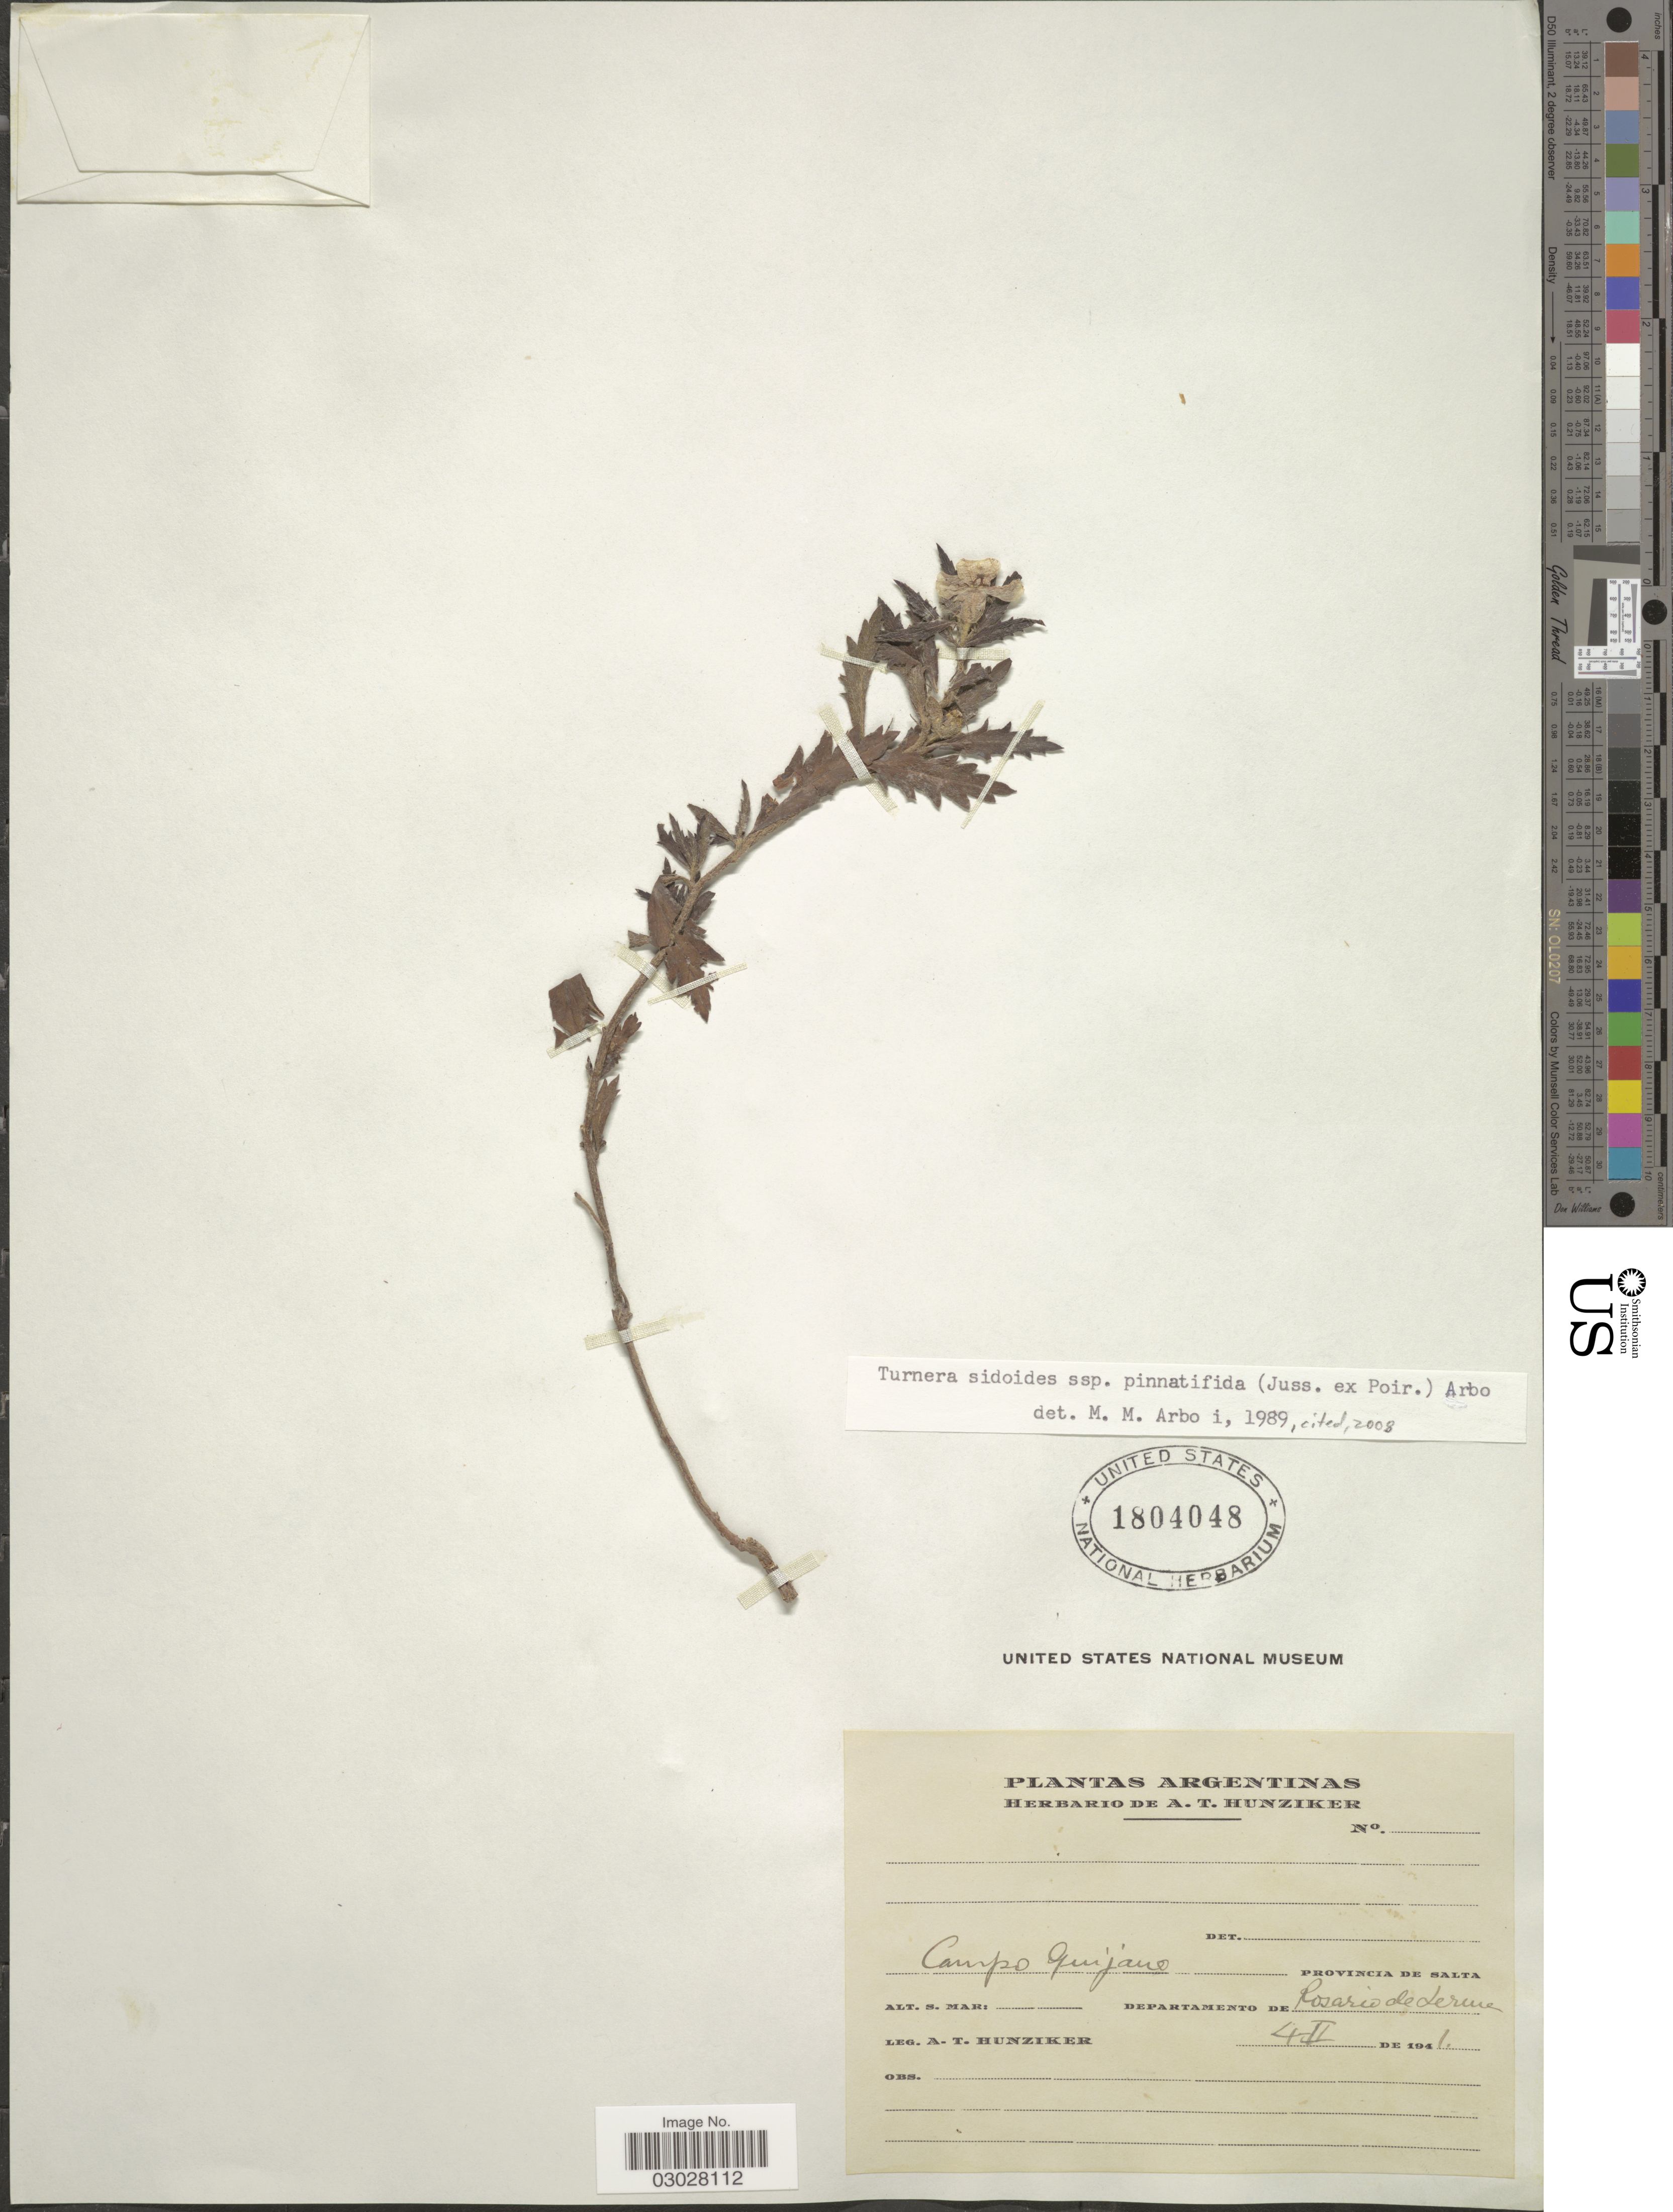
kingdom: Plantae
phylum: Tracheophyta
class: Magnoliopsida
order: Malpighiales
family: Turneraceae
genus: Turnera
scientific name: Turnera sidoides subsp. pinnatifida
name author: (Juss. ex Poir.) Arbo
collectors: A. T. Hunziker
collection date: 1941-02-04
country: Argentina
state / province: Salta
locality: Campo Guijano. Provincia de Salta. Departamento de Rosario de Lerma.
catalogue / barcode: US 1804048